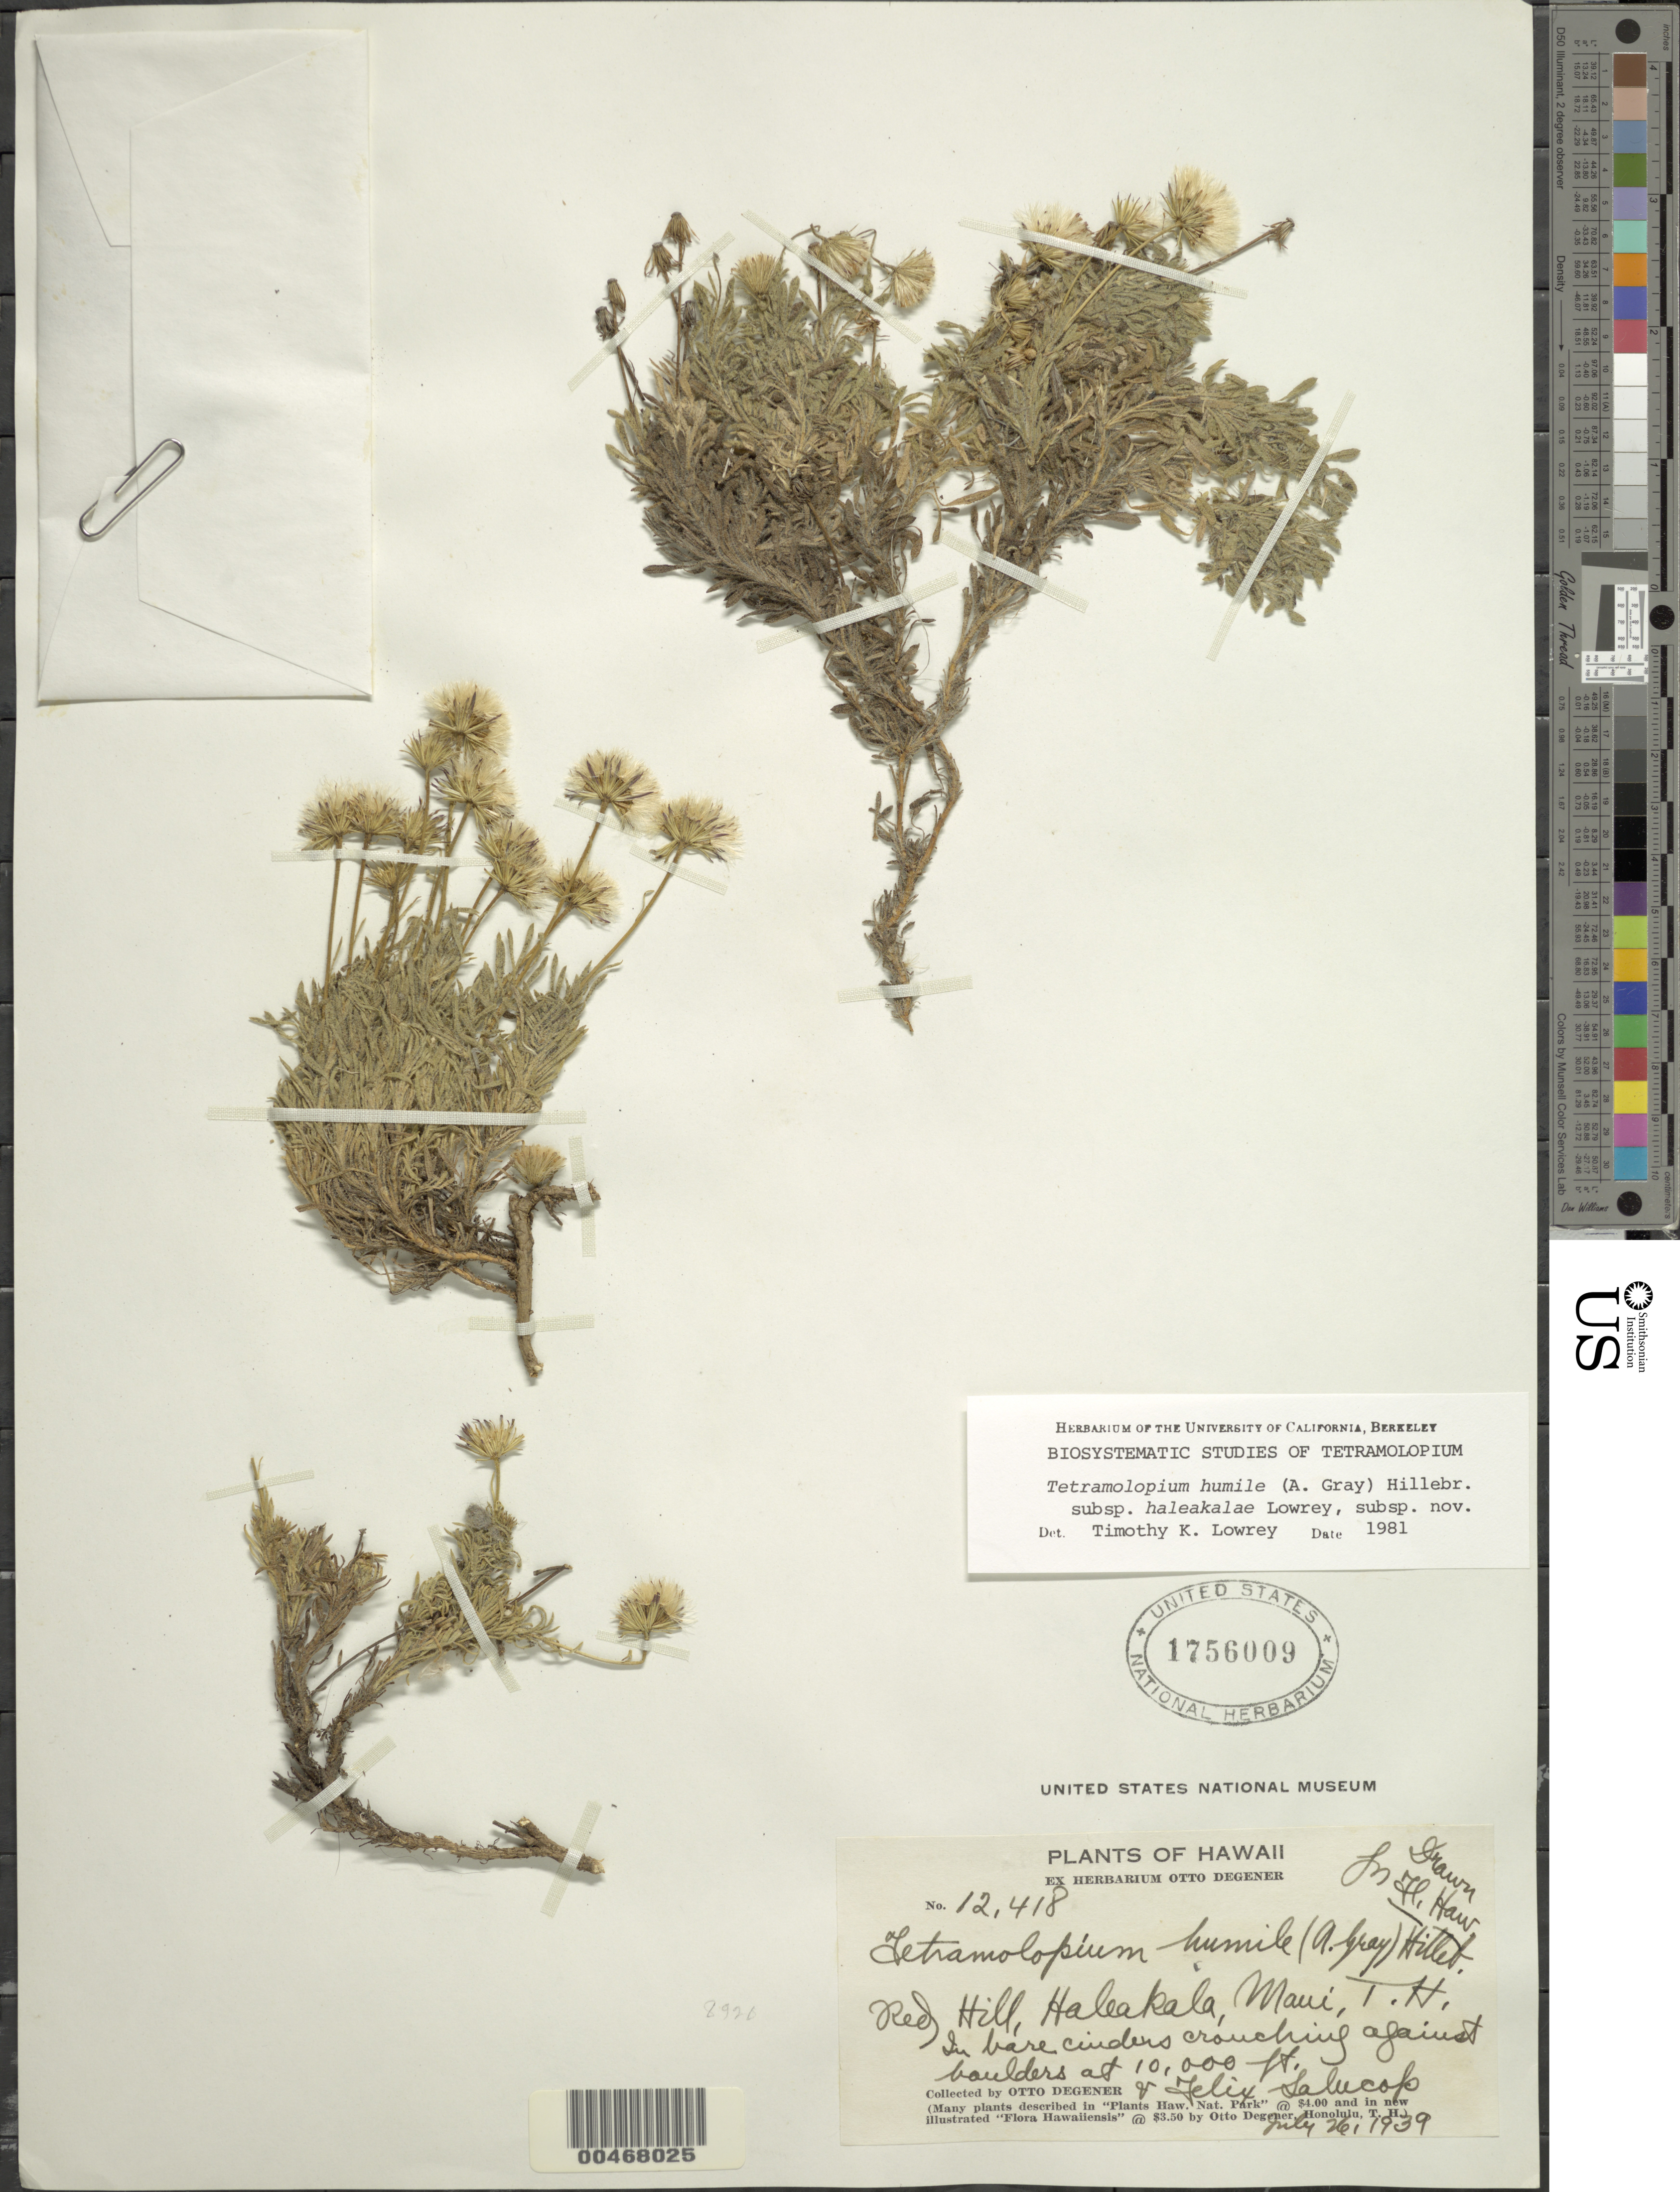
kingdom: Plantae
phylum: Tracheophyta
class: Magnoliopsida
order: Asterales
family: Asteraceae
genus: Tetramolopium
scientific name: Tetramolopium humile subsp. haleakalae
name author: Lowrey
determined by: Lowrey, T. K.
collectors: O. Degener & F. Salucop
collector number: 12418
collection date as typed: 26 Jul 1939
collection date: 1939-07-26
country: United States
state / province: Hawaii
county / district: Maui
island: Maui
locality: Red Hill, Haleakala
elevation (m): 3048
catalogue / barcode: US 1756009